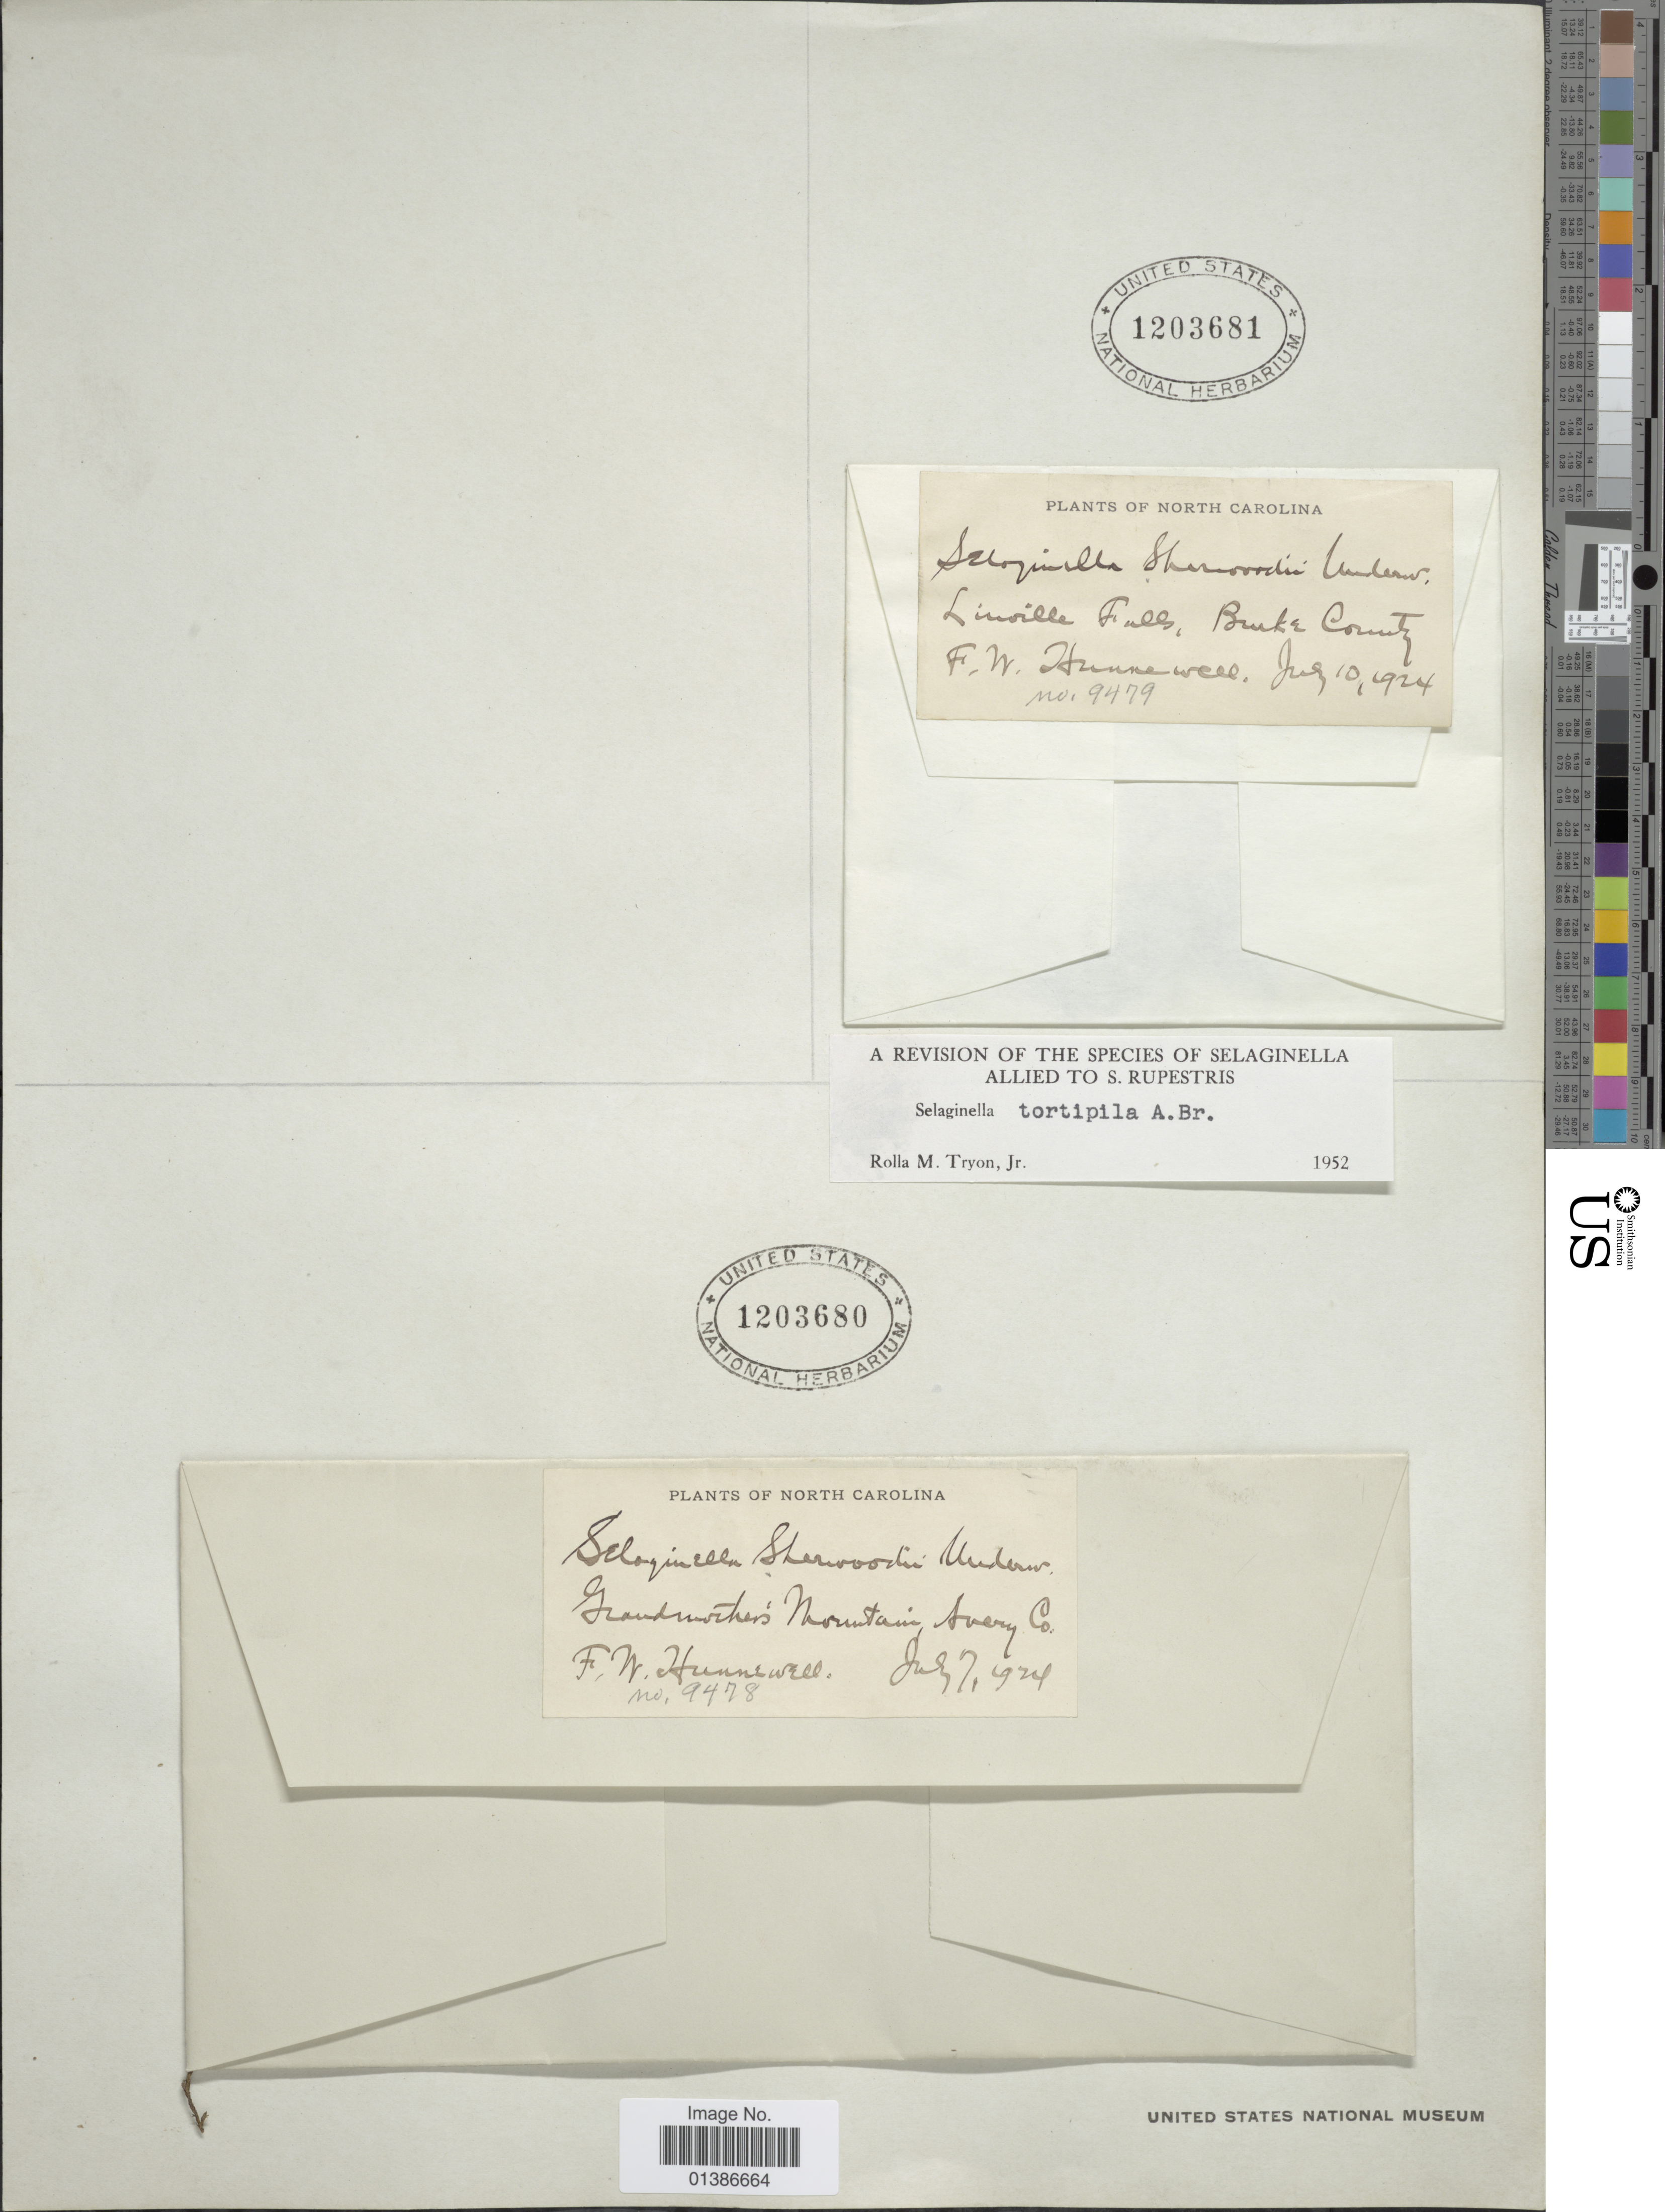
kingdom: Plantae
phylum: Tracheophyta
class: Lycopodiopsida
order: Selaginellales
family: Selaginellaceae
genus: Selaginella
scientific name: Selaginella tortipila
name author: A. Braun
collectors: F. Hunnewell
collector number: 9478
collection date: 1924-07-07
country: United States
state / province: North Carolina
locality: Grandmother's Mountain, Avery Co.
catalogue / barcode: US 1203680